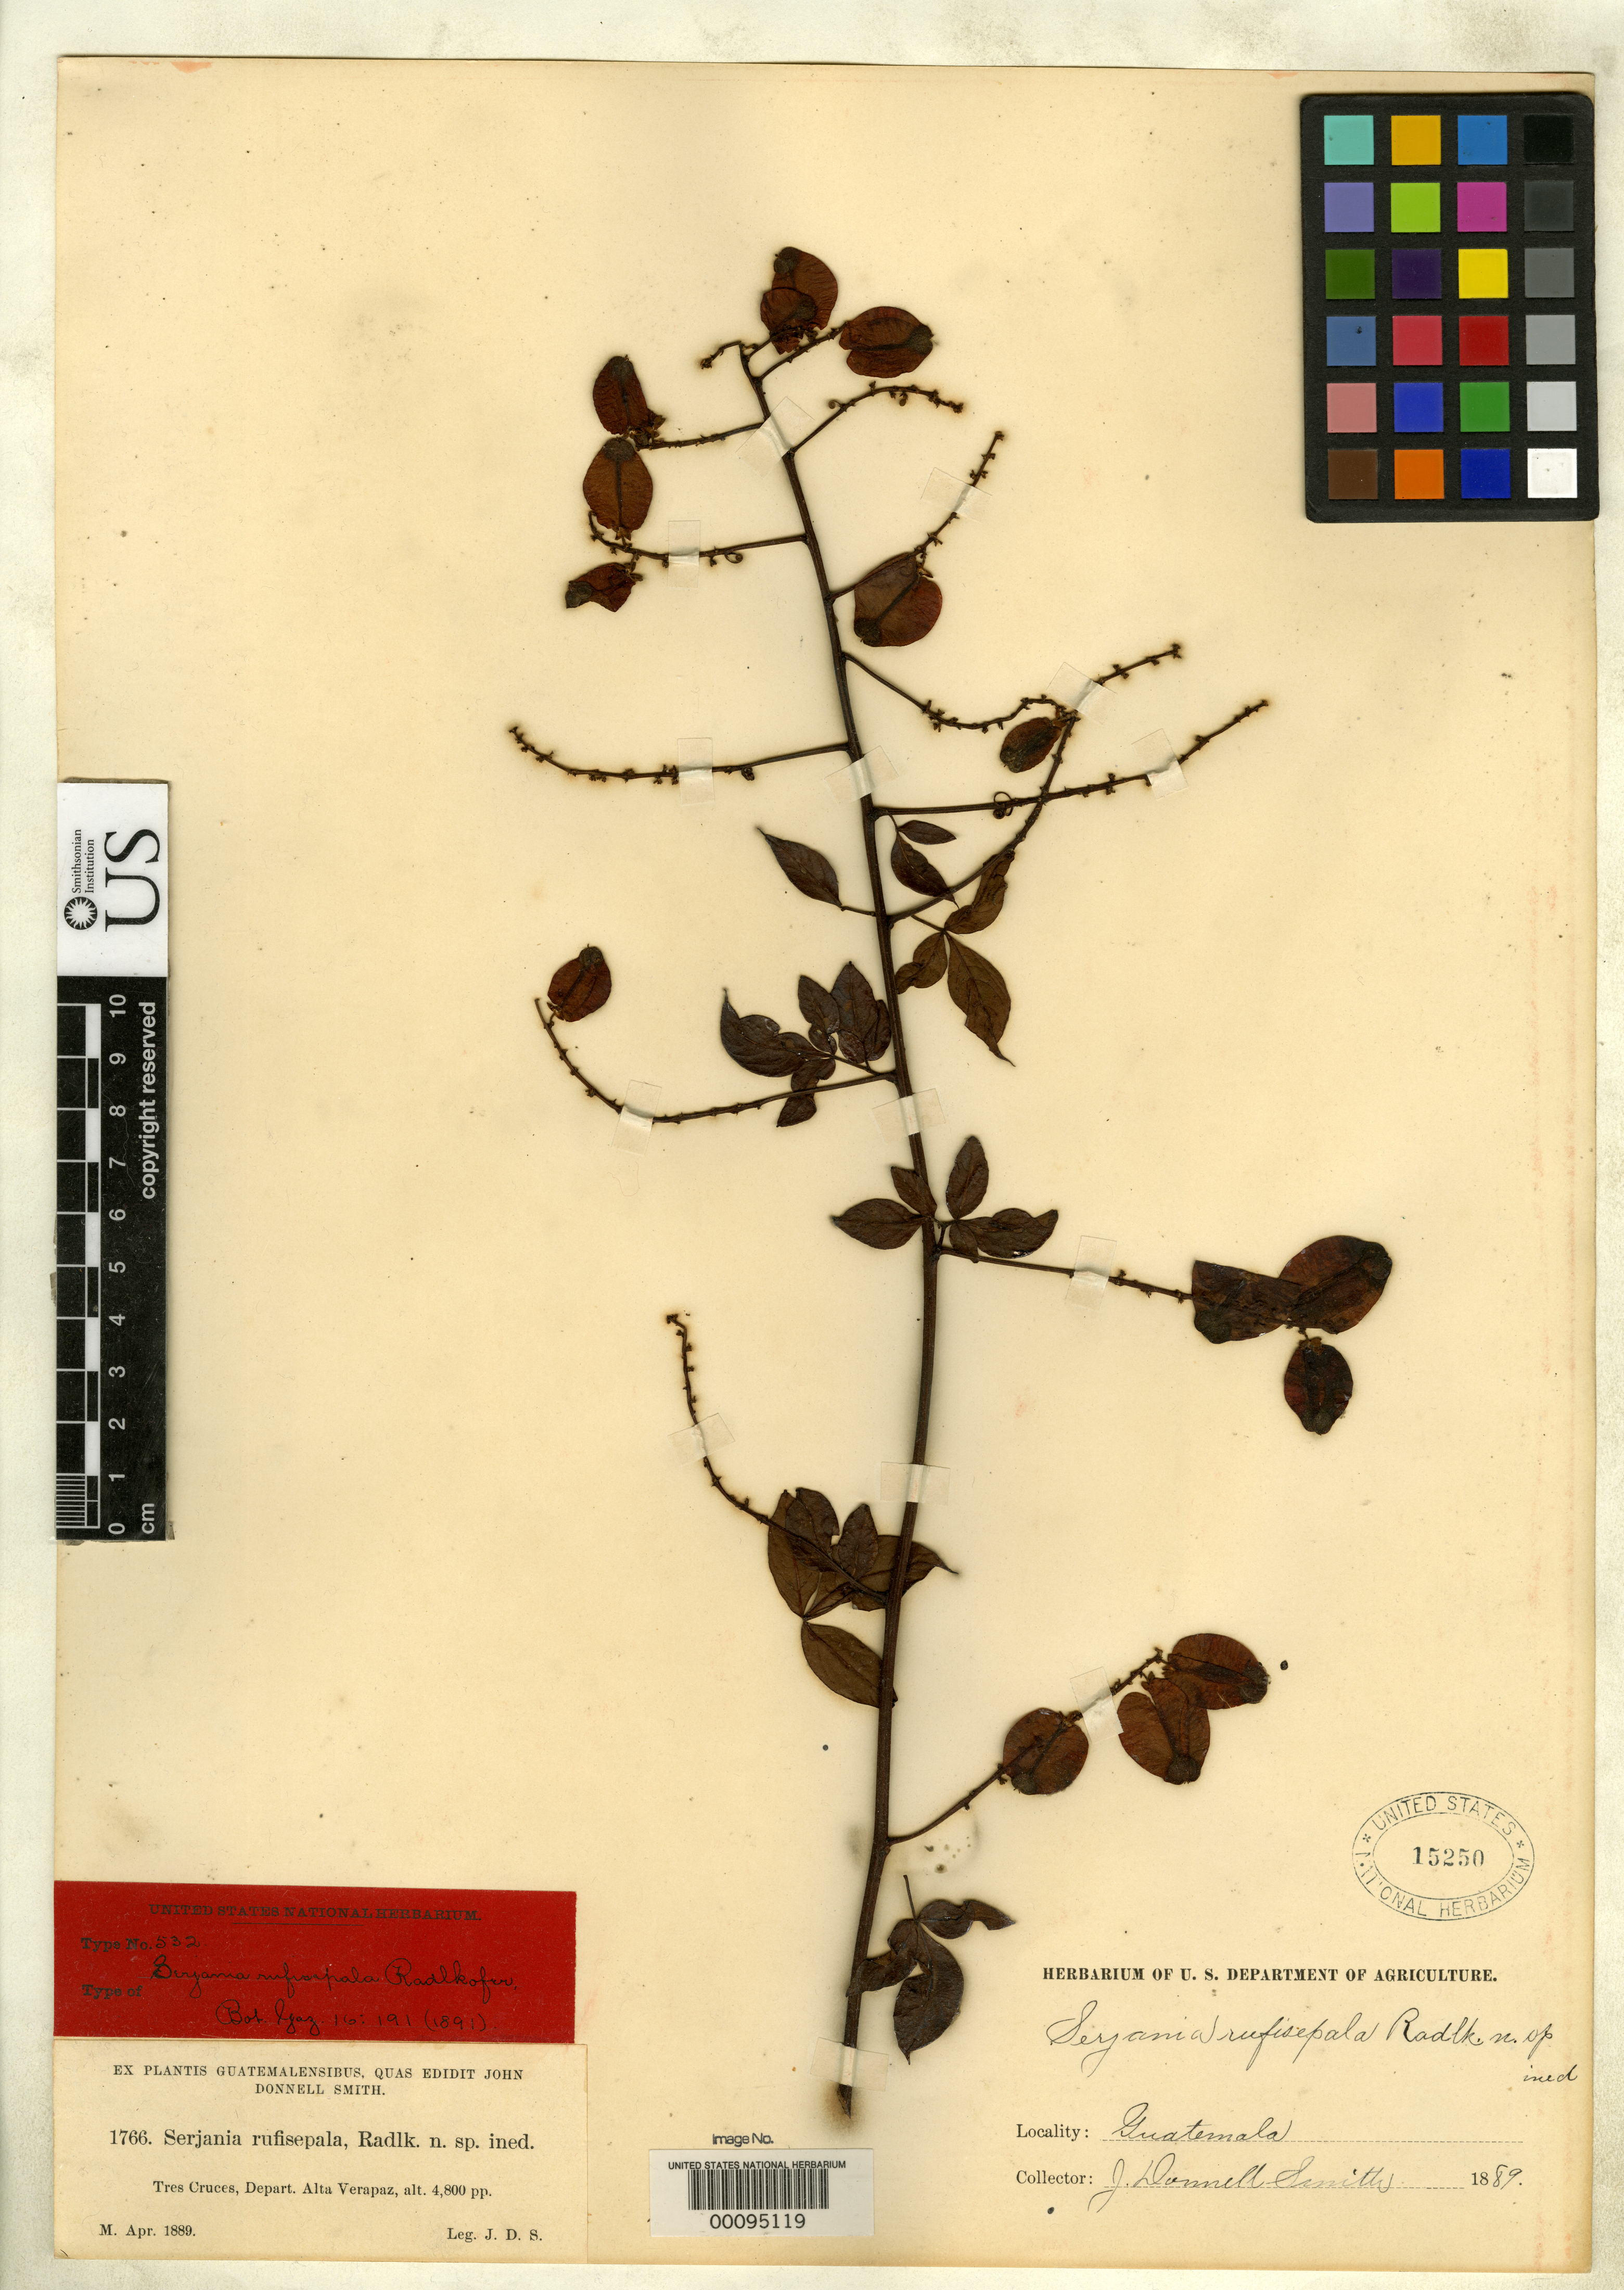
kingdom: Plantae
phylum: Tracheophyta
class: Magnoliopsida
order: Sapindales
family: Sapindaceae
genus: Serjania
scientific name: Serjania rufisepala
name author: Radlk.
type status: Isotype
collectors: J. Donnell Smith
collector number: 1766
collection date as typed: Apr 1889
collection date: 1889-04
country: Guatemala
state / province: Alta Verapaz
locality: Tres Cruces.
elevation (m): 1463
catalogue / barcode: US 15250